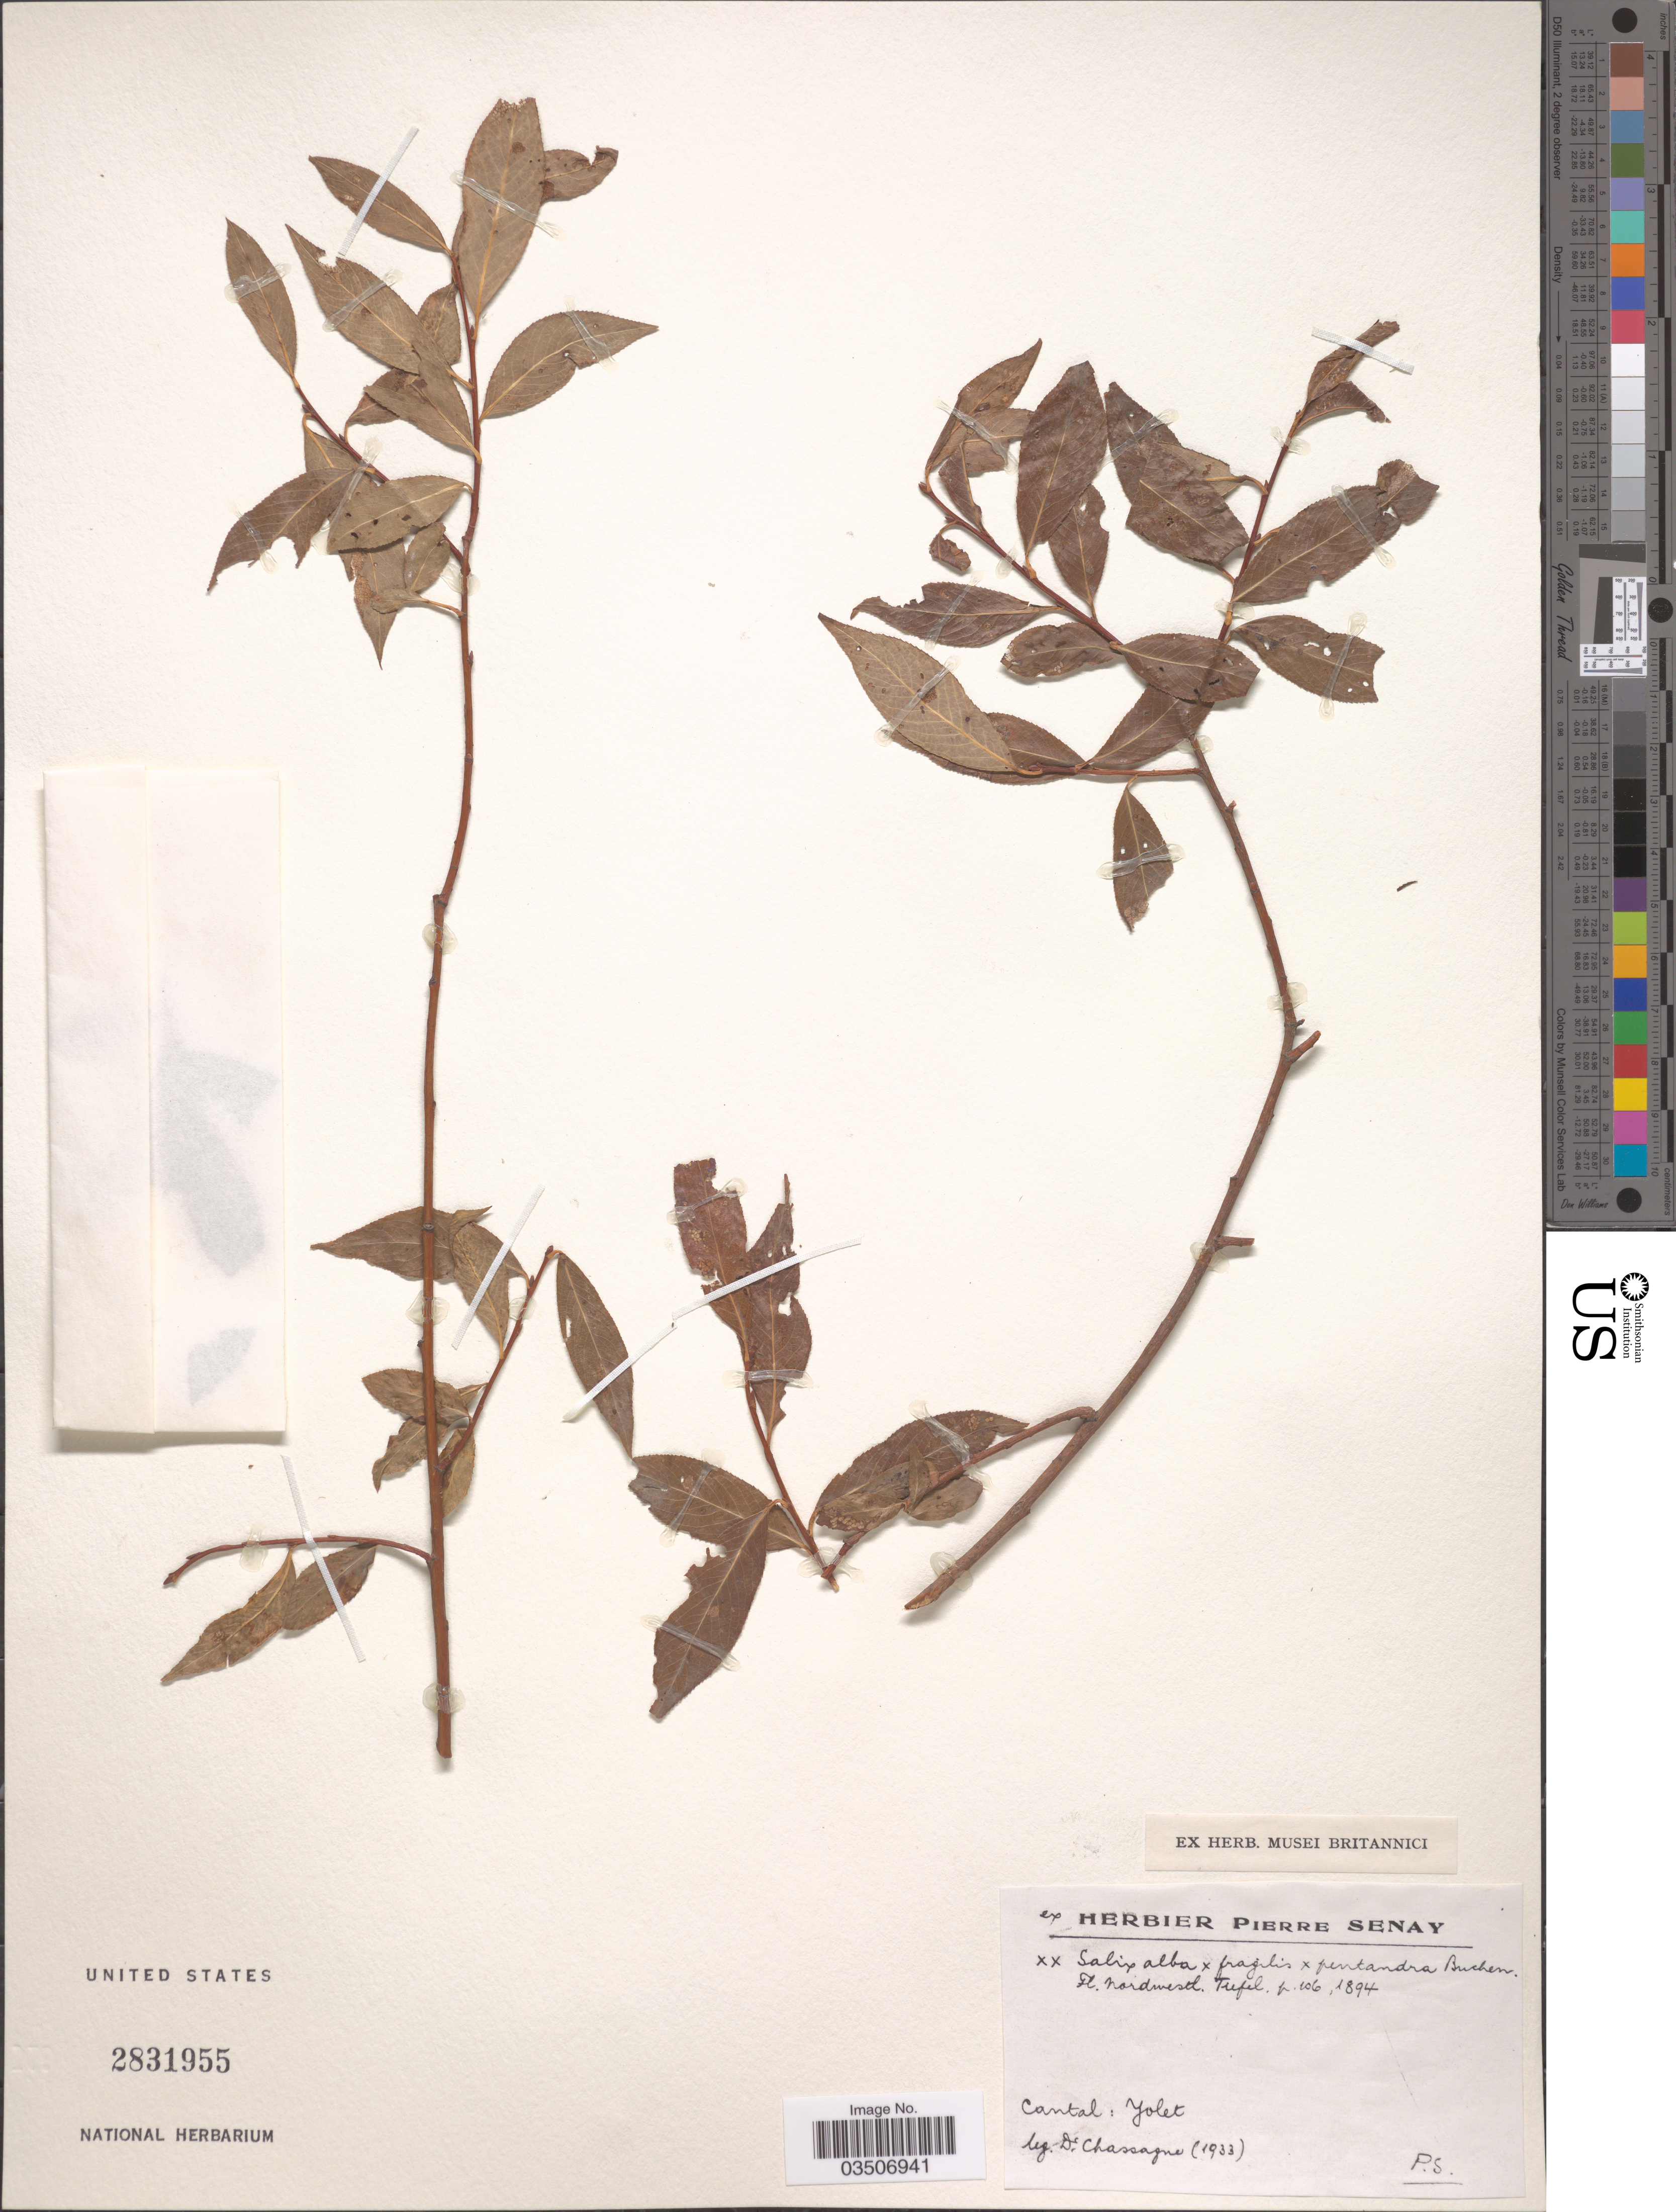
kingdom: Plantae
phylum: Tracheophyta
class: Magnoliopsida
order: Malpighiales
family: Salicaceae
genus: Salix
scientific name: Salix alba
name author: L.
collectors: Chassagne, --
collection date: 1933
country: France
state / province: Auvergne-Rhône-Alpes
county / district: Cantal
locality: Cantal: Yolet.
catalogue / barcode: US 2831955